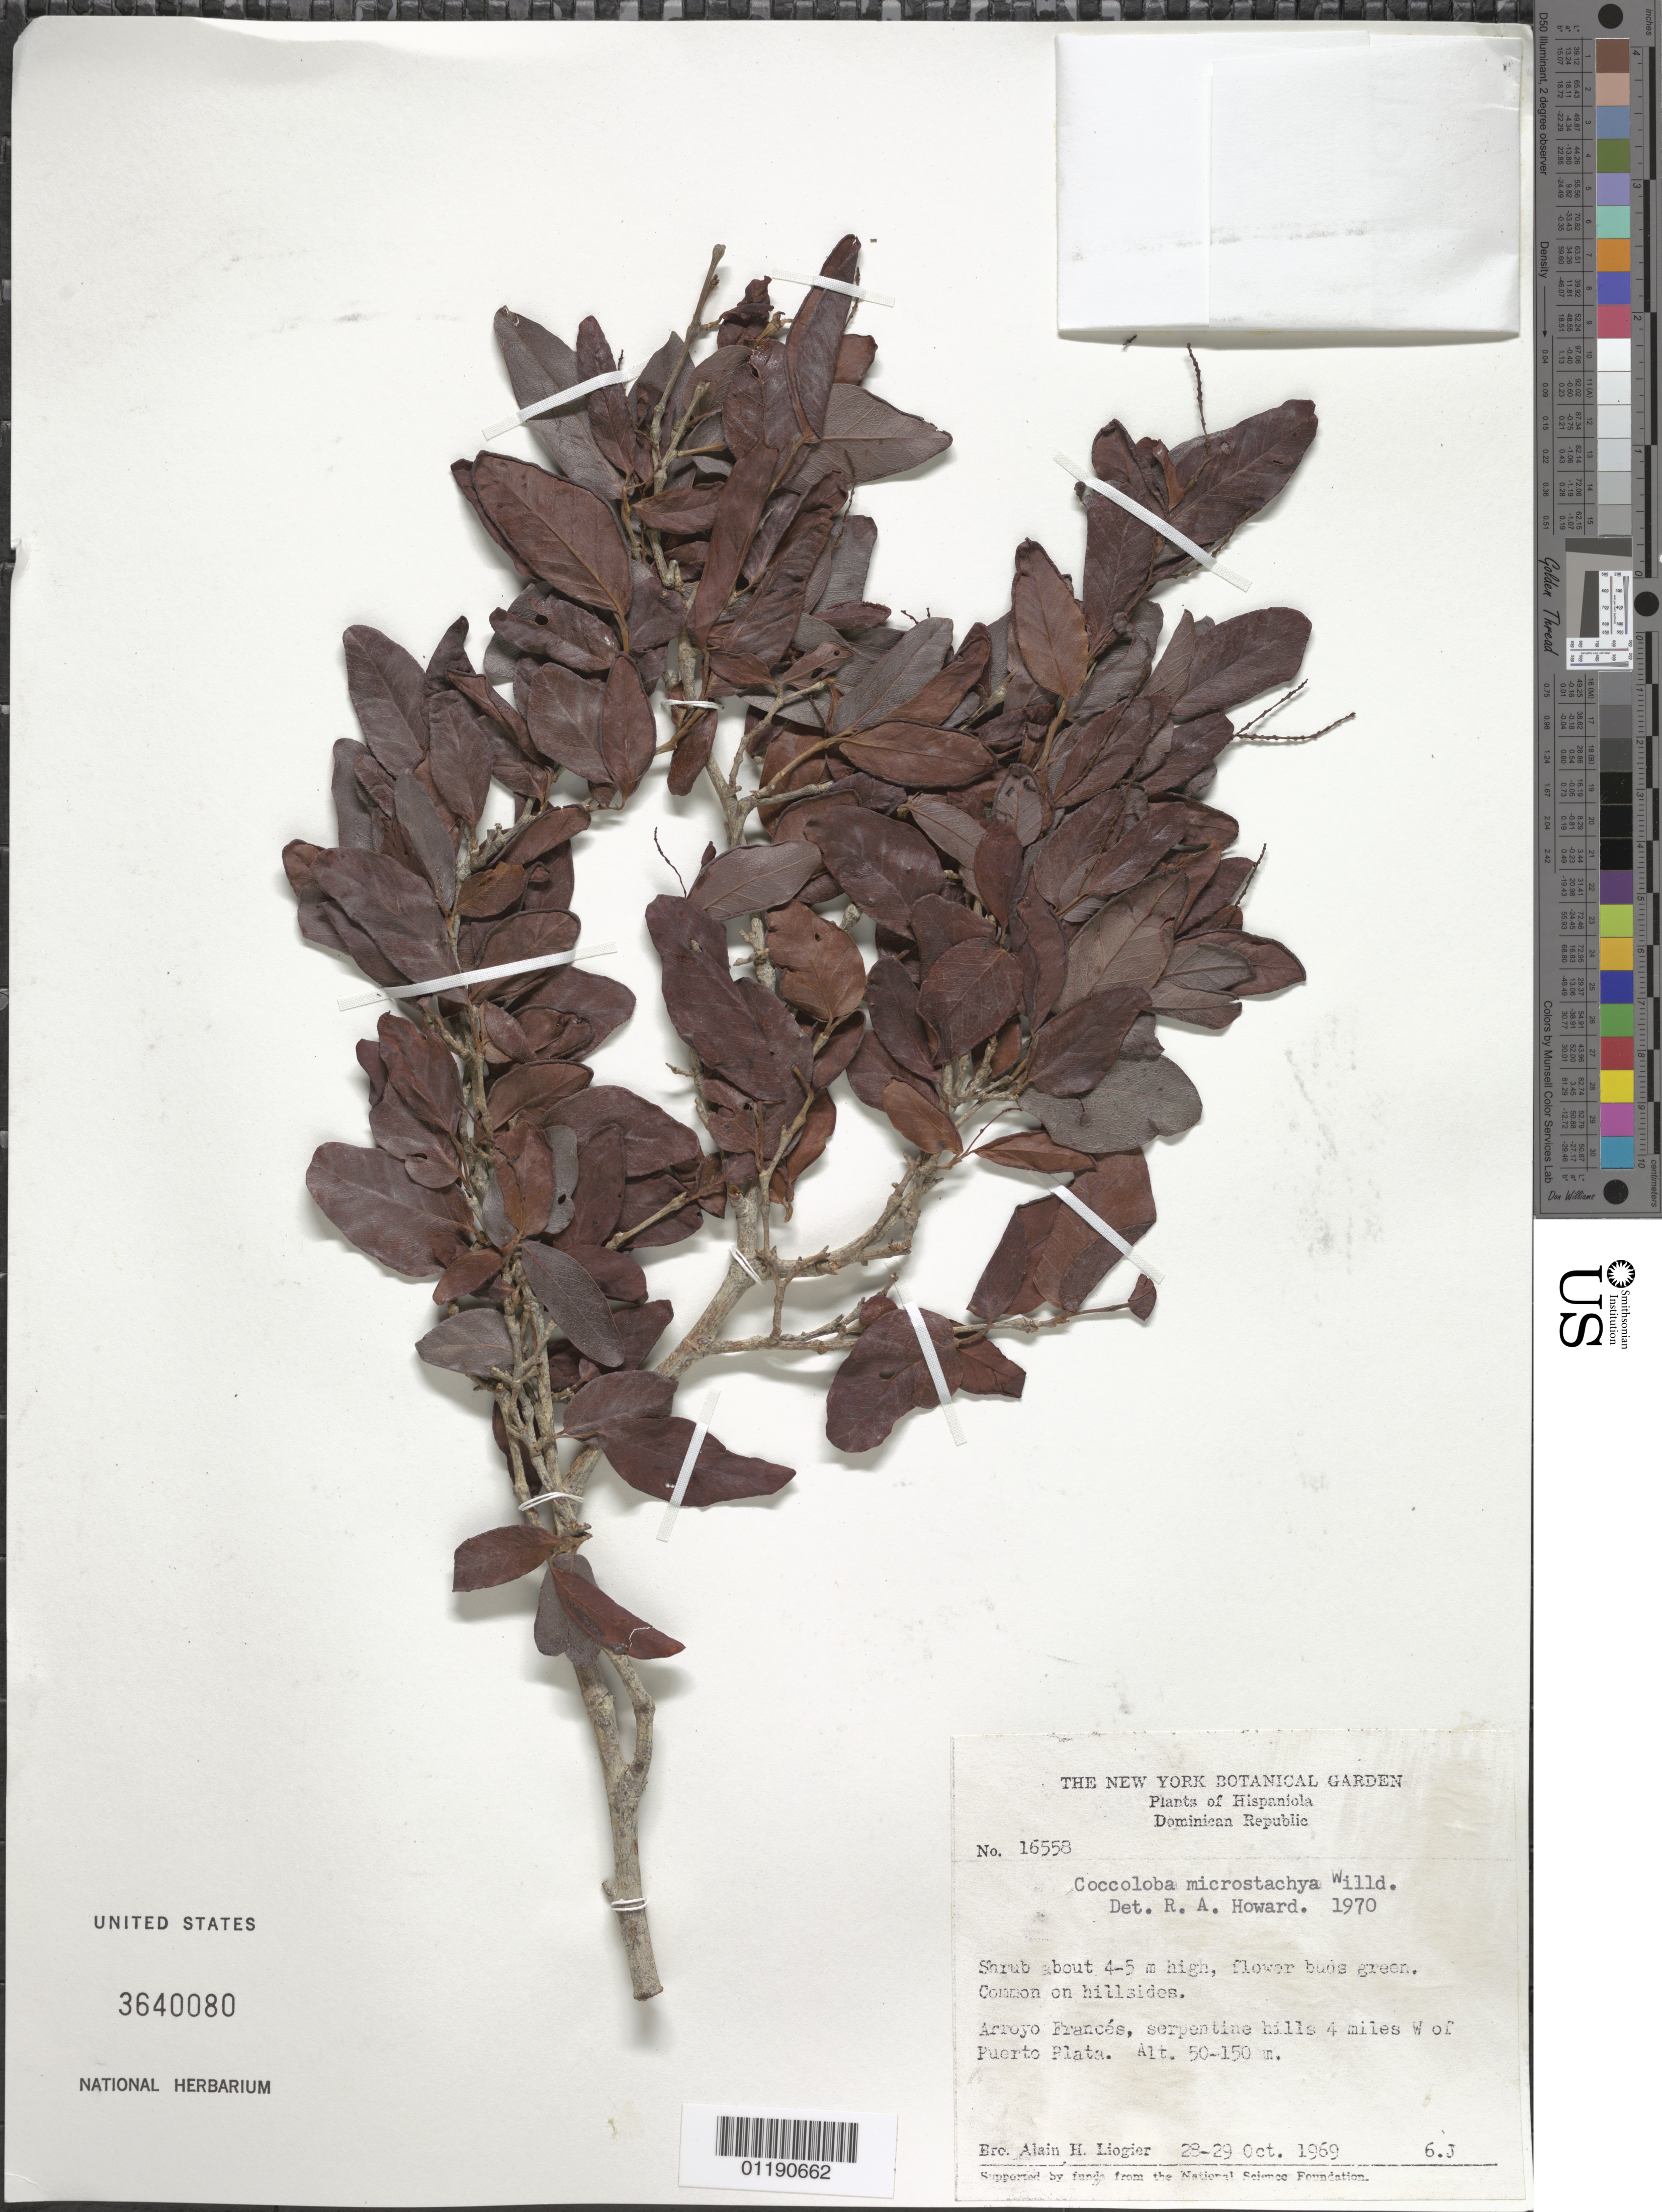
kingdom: Plantae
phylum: Tracheophyta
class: Magnoliopsida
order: Caryophyllales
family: Polygonaceae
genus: Coccoloba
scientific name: Coccoloba microstachya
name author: Willd.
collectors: A. H. Liogier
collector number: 16558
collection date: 1969-10-28,1969-10-29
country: Dominican Republic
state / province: Puerto Plata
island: Hispaniola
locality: Arroyo Francés.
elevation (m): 50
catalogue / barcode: US 3640080